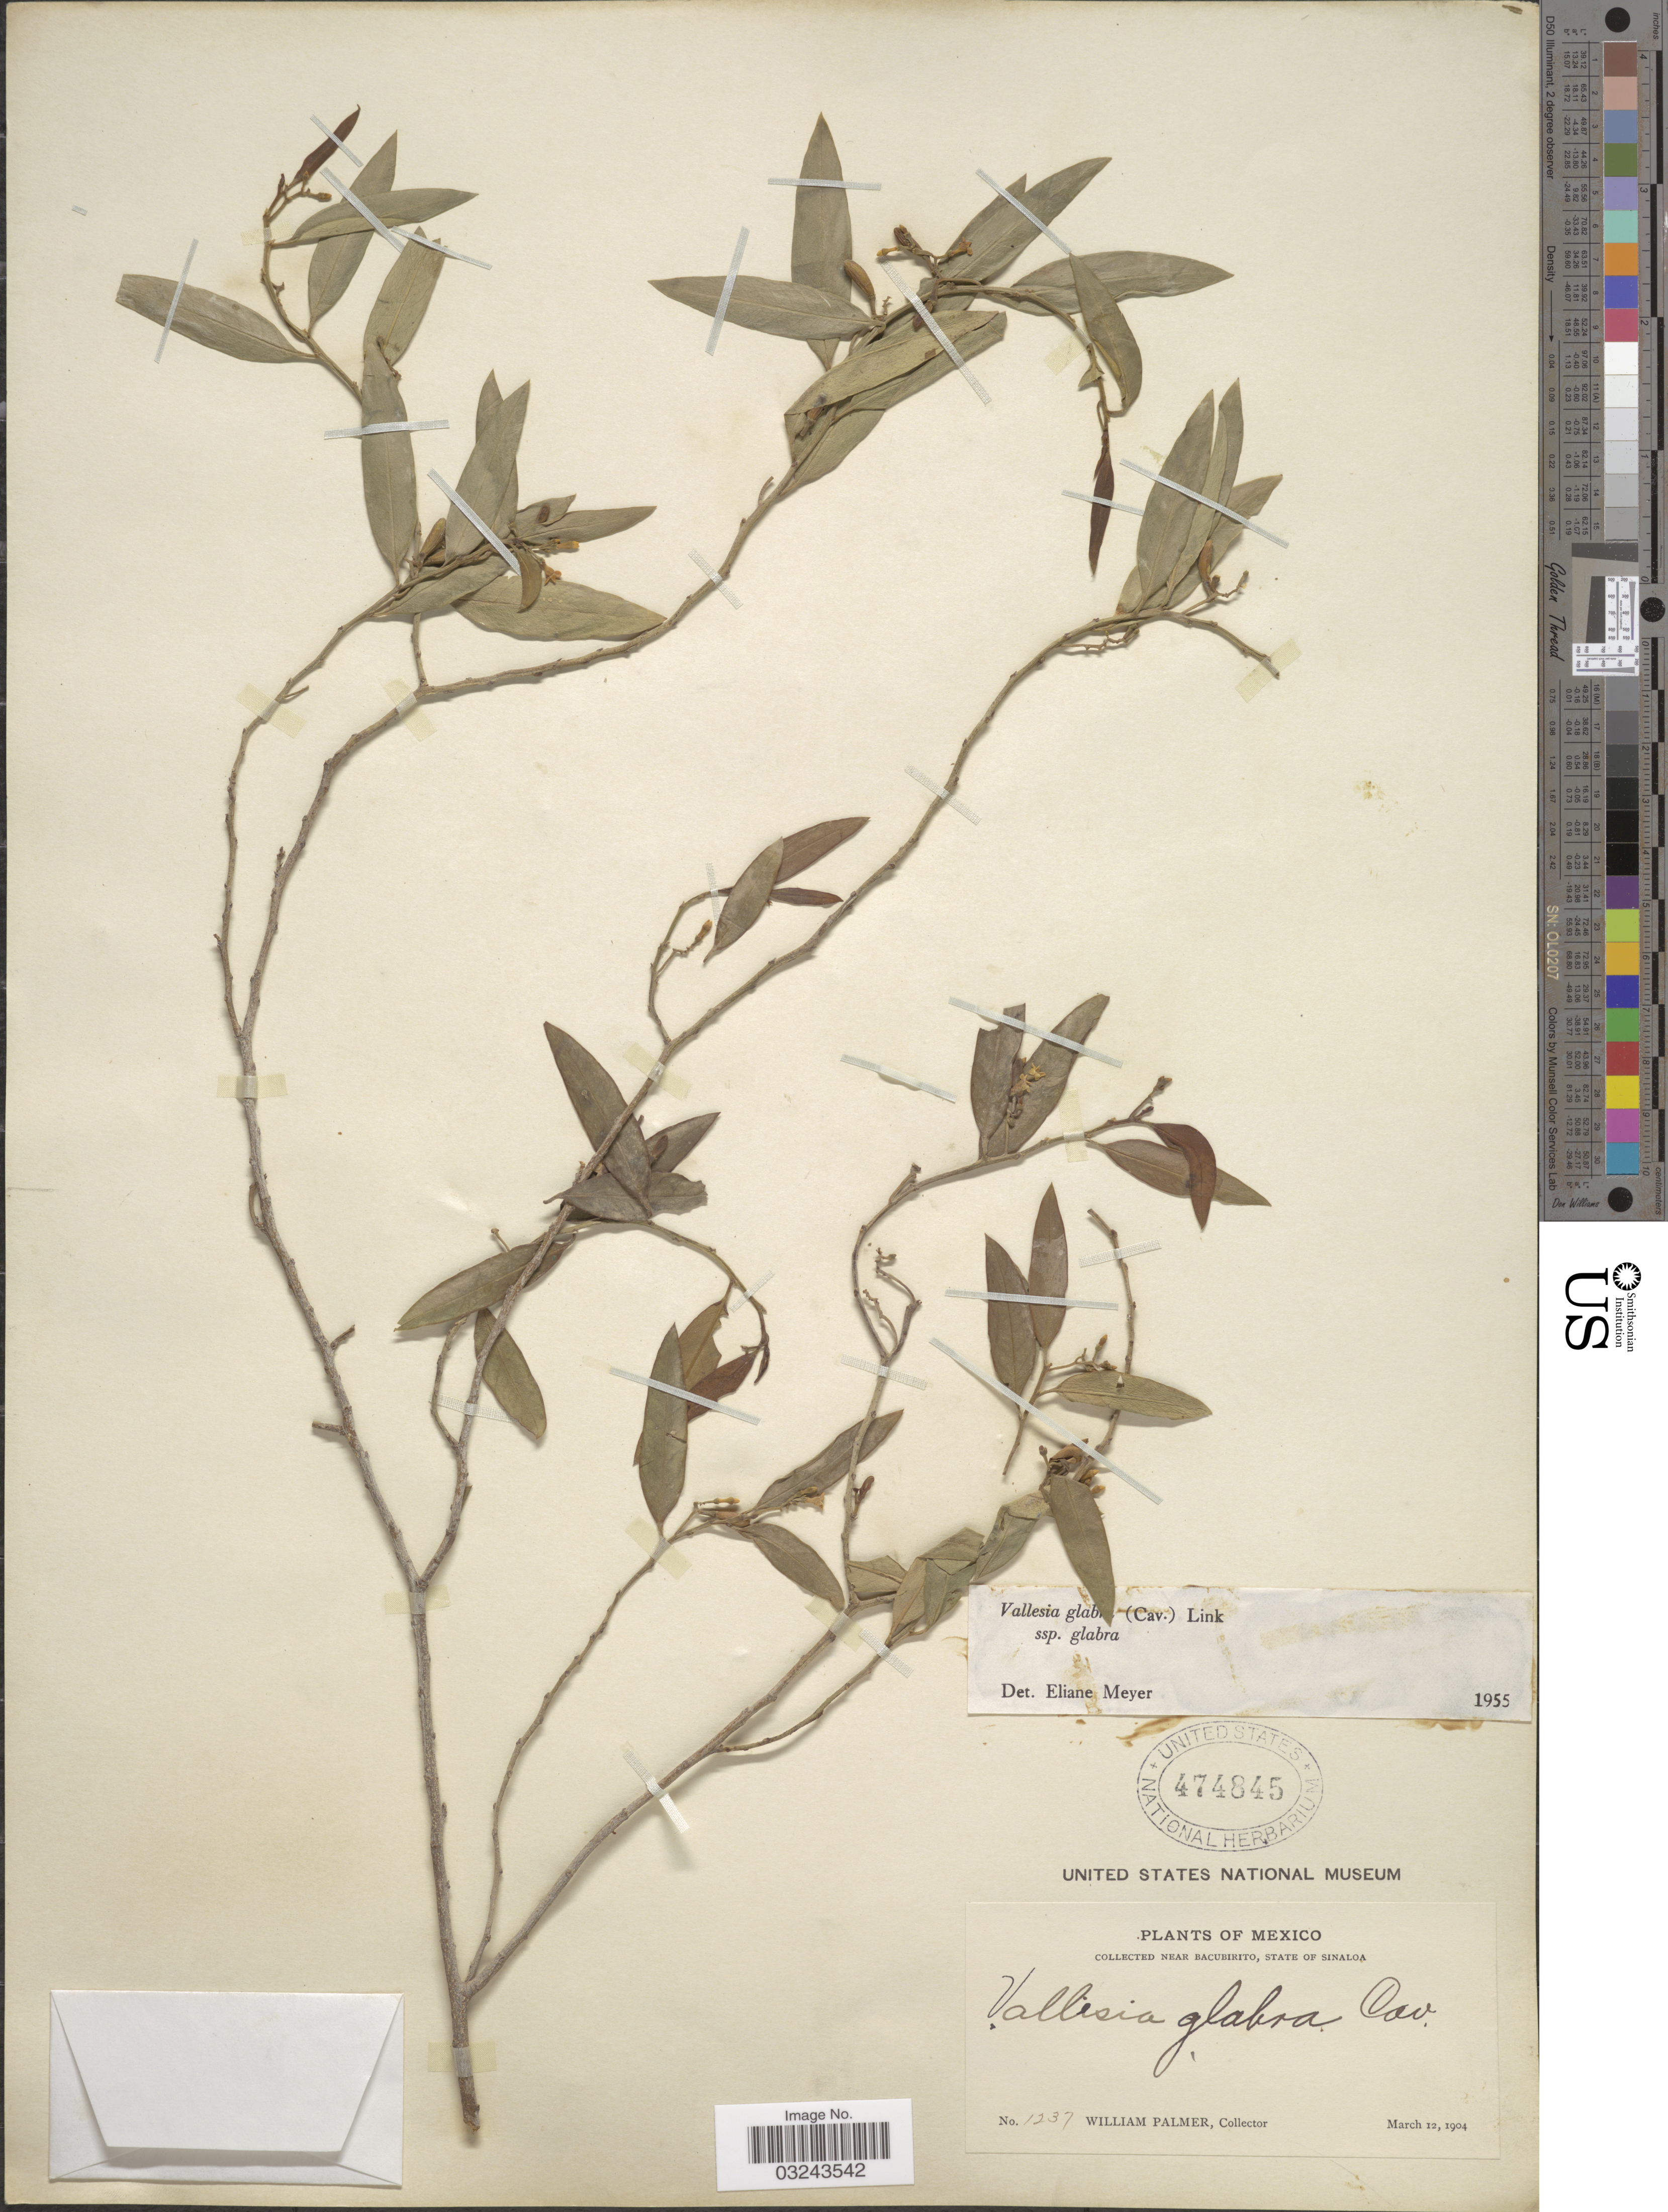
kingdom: Plantae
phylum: Tracheophyta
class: Magnoliopsida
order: Gentianales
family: Apocynaceae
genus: Vallesia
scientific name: Vallesia glabra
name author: (Cav.) Link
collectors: W. Palmer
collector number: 1237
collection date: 1904-03-12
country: Mexico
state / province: Sinaloa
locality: Near Bacubirito, State of Sinaloa.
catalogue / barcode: US 474845